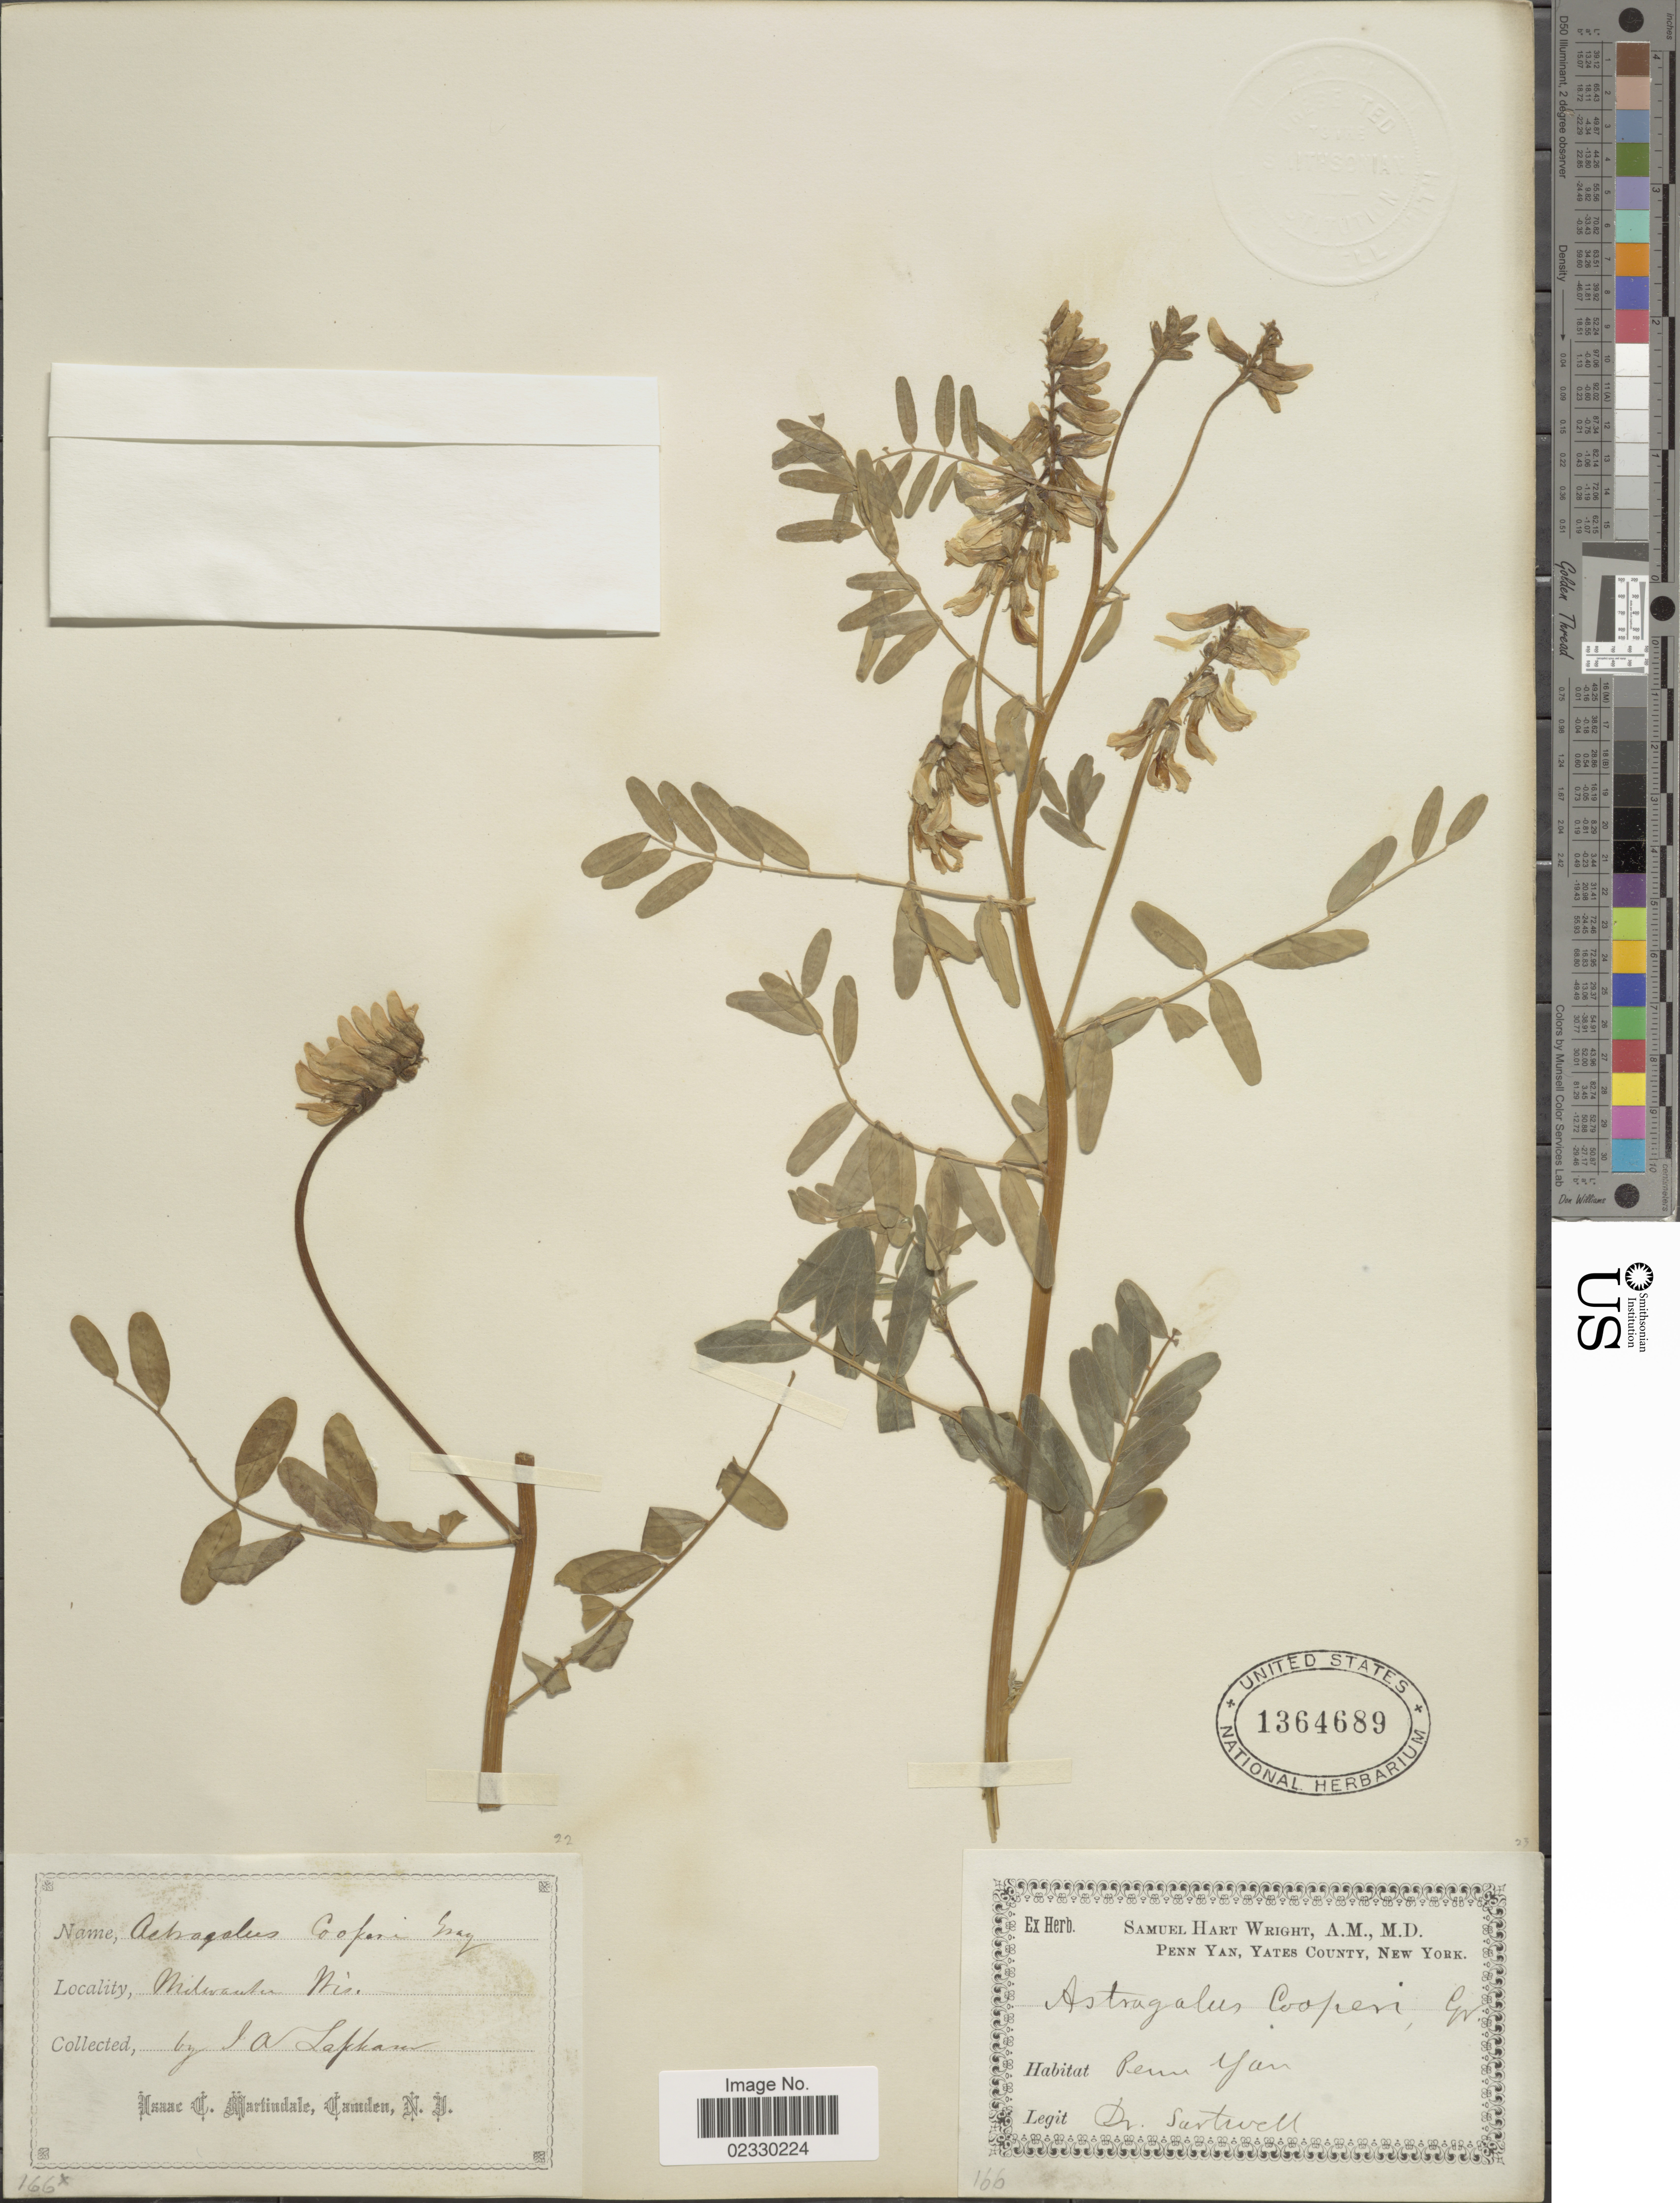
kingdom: Plantae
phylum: Tracheophyta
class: Magnoliopsida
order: Fabales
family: Fabaceae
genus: Astragalus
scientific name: Astragalus cooperi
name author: A. Gray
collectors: Sartwell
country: United States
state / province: Wisconsin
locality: Milwaukee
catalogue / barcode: US 1364689-2